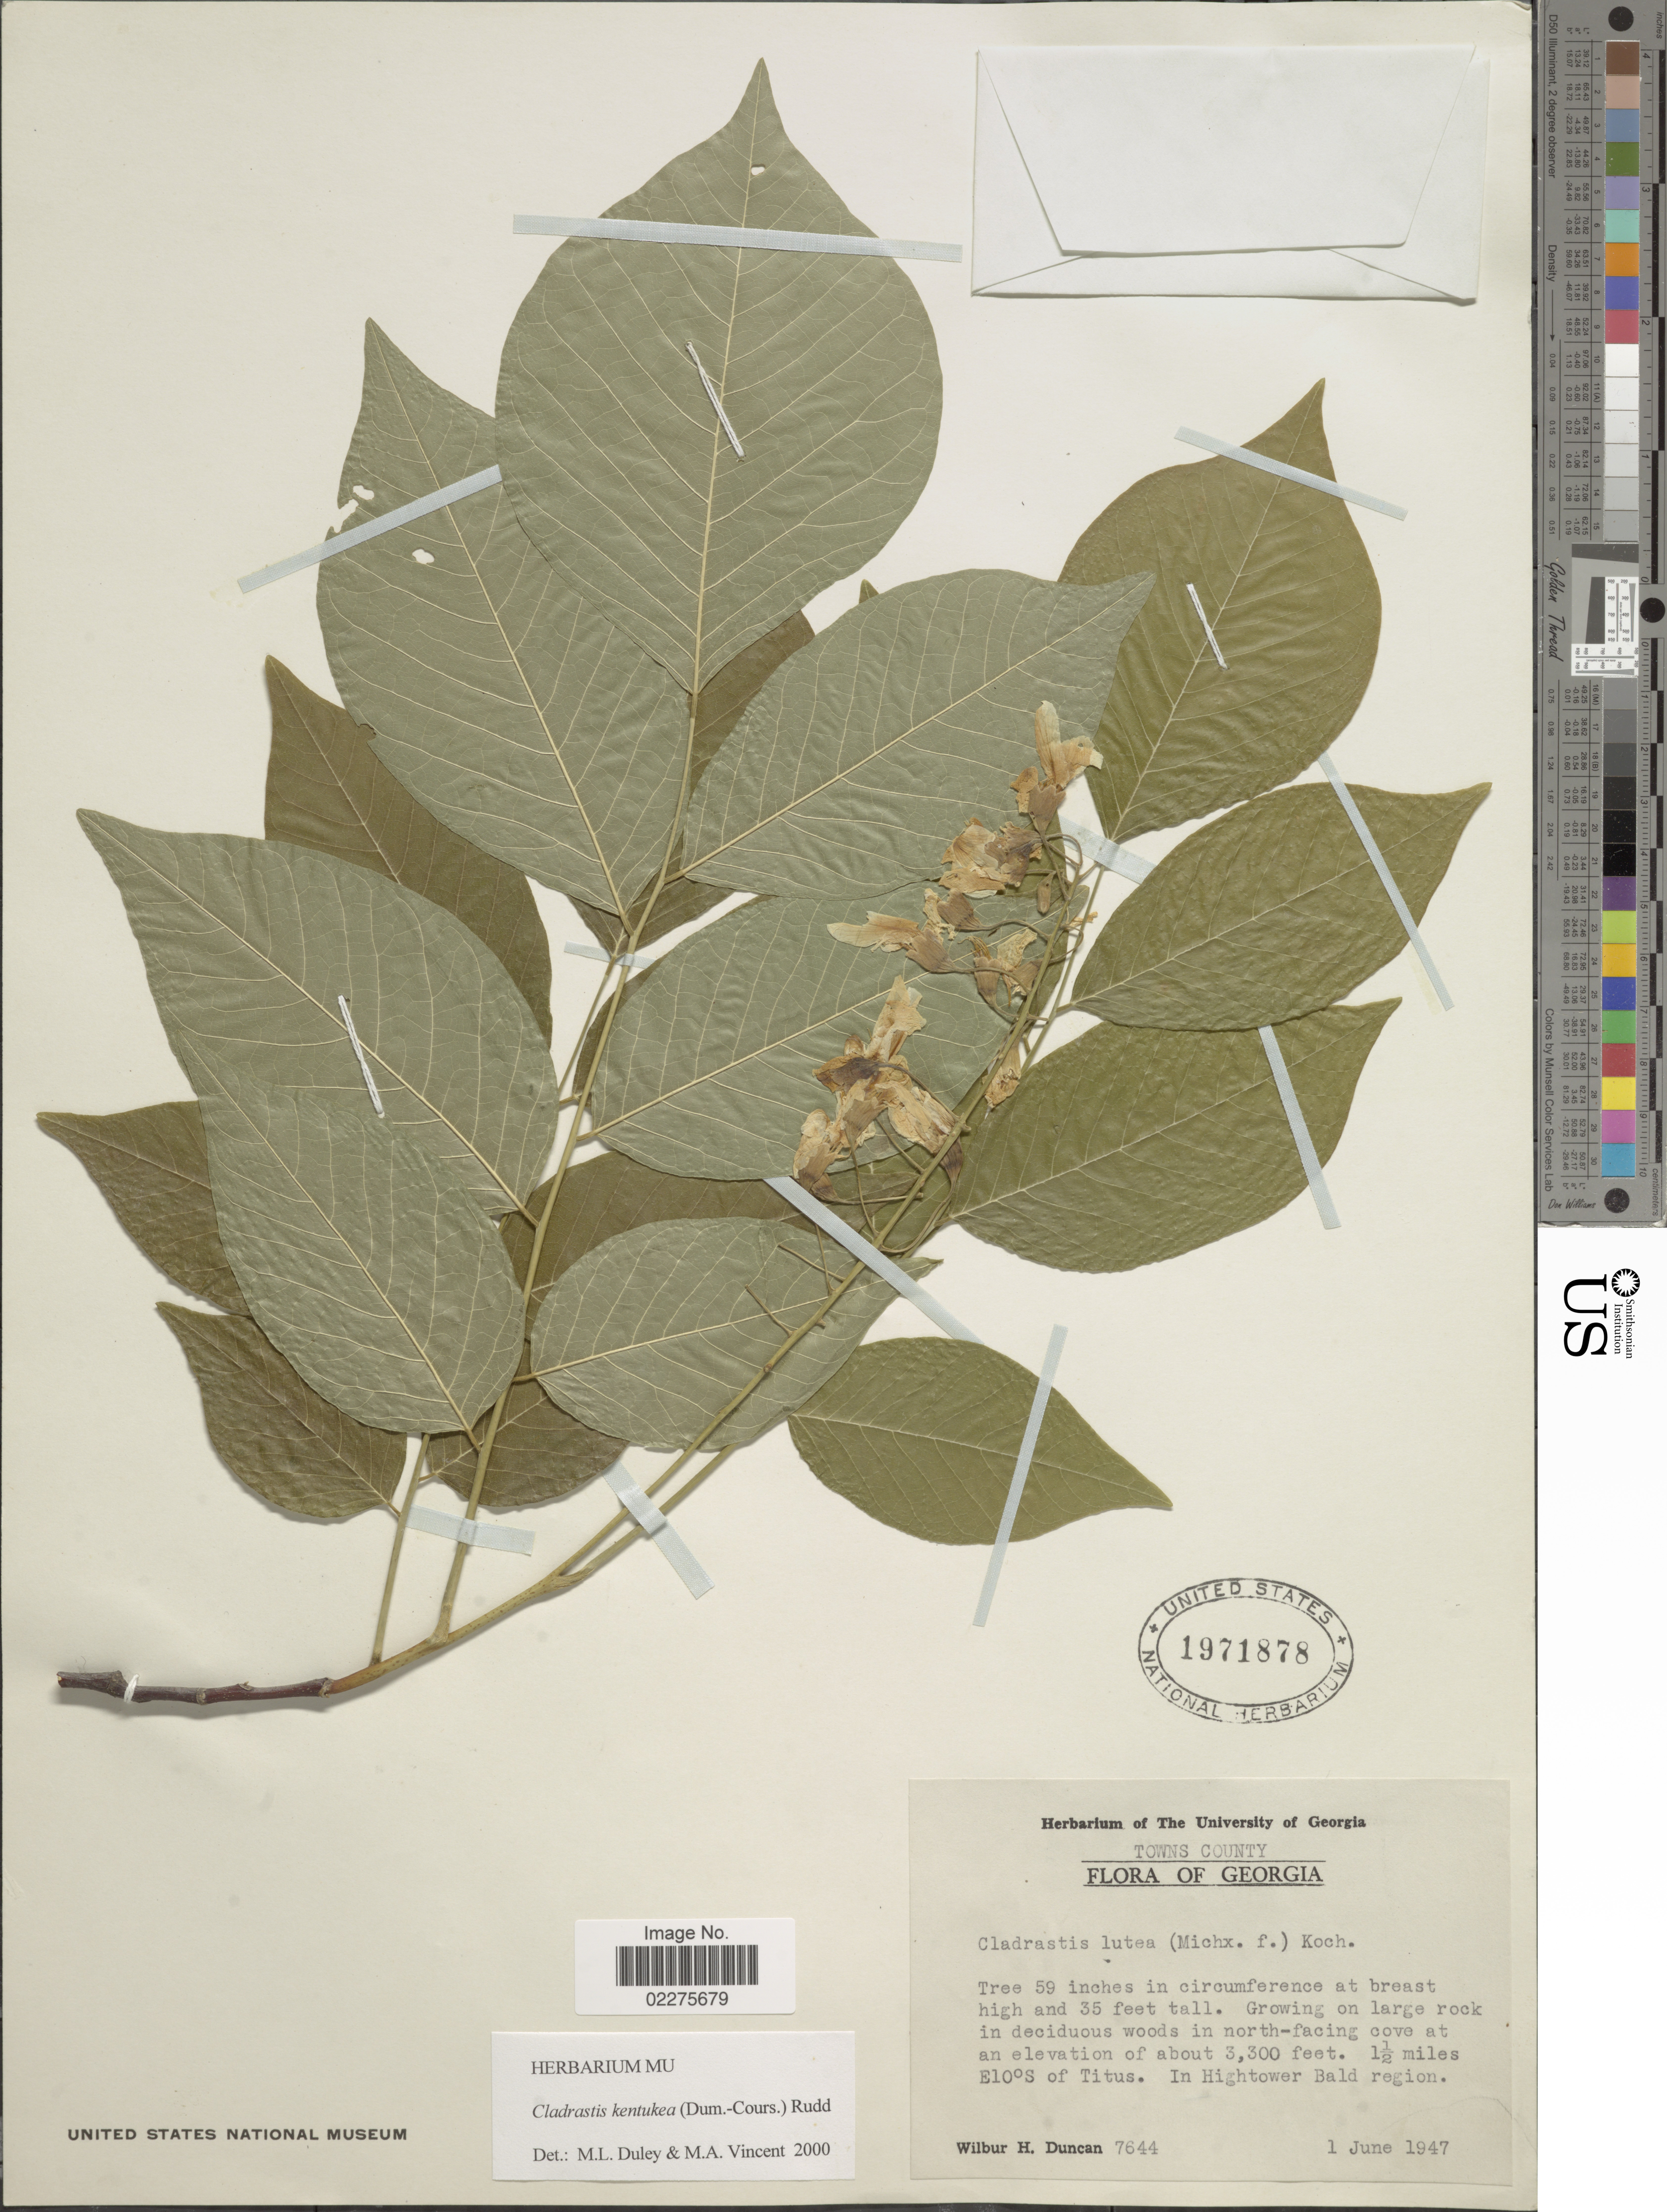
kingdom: Plantae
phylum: Tracheophyta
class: Magnoliopsida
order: Fabales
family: Fabaceae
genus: Cladrastis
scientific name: Cladrastis kentukea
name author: (Dum. Cours.) Rudd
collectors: W. H. Duncan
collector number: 7644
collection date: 1947-06-01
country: United States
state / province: Georgia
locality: Towns County. In Hightower Bald region. 1½ miles E of Titus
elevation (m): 1006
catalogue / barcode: US 1971878